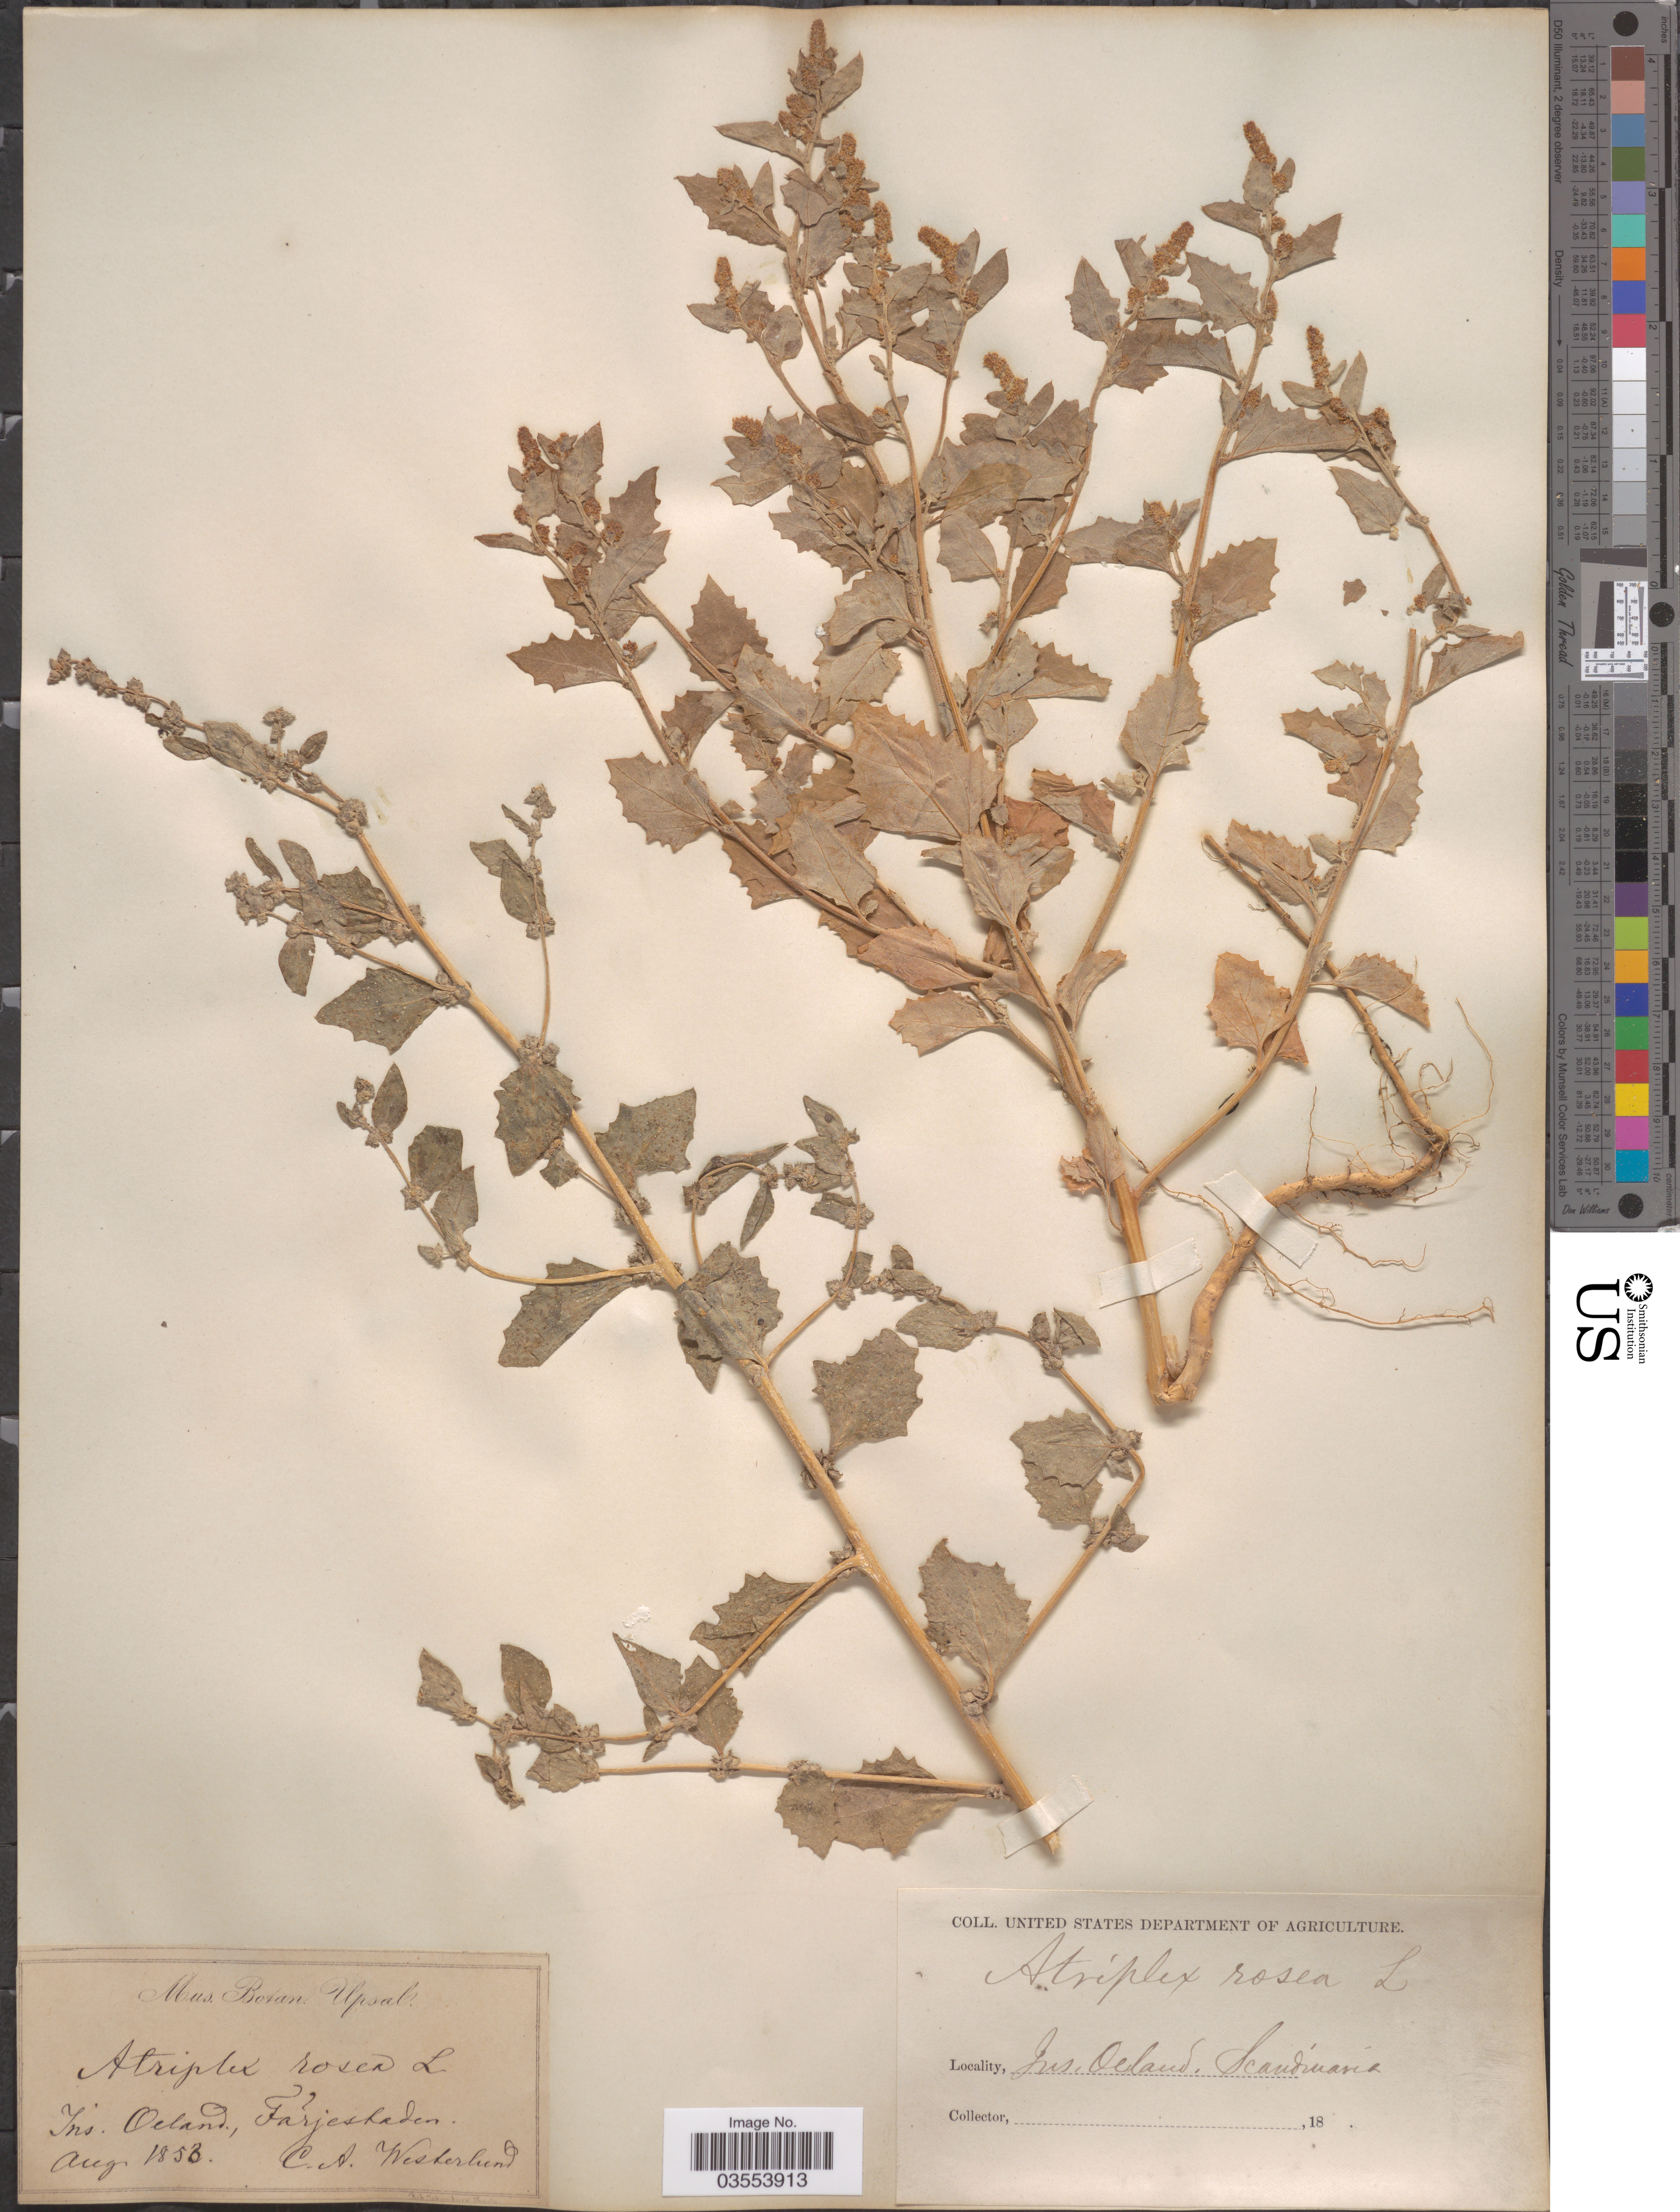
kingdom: Plantae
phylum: Tracheophyta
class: Magnoliopsida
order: Caryophyllales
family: Amaranthaceae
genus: Atriplex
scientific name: Atriplex rosea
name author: L.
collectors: C. Westerlund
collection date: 1853-08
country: Sweden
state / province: Uppsala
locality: Ins. Oeland., Fárjesladen. Scandinavia.